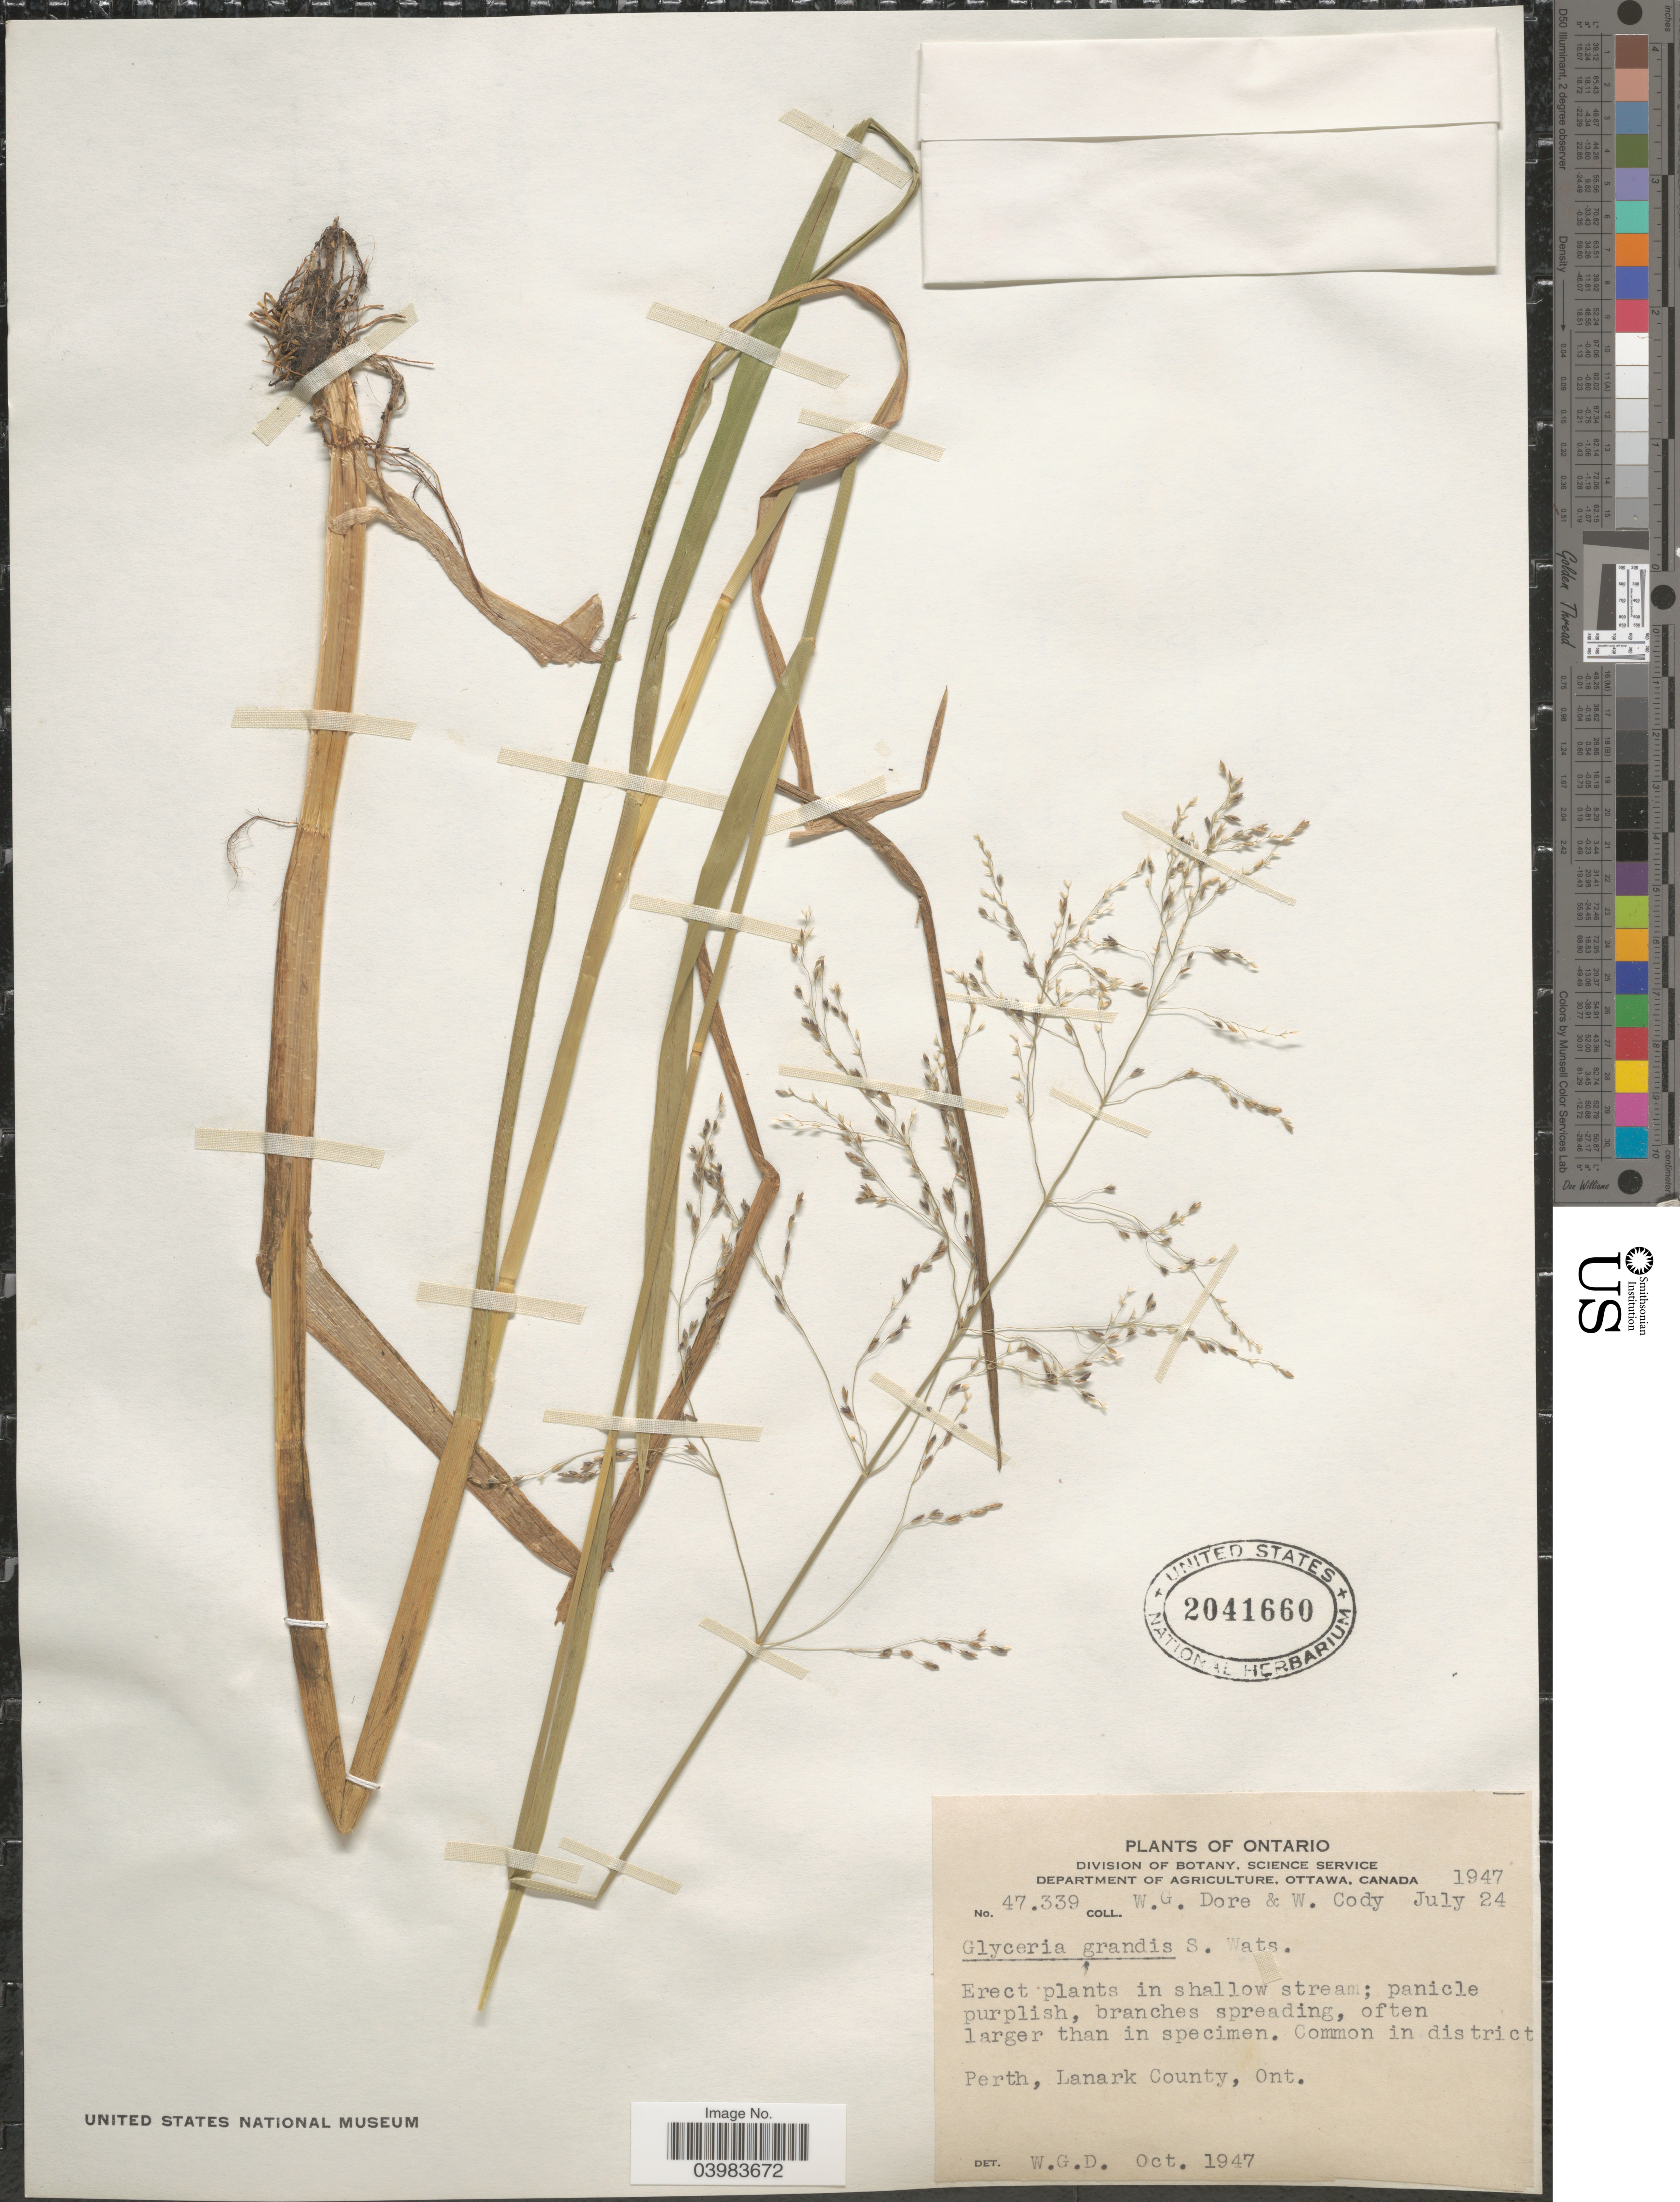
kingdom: Plantae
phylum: Tracheophyta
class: Liliopsida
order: Poales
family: Poaceae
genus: Glyceria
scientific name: Glyceria grandis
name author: S. Watson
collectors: W. Dore & W. Cody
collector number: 47339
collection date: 1947-07-24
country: Canada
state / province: Ontario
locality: In district Perth, Lanark County.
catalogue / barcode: US 2041660